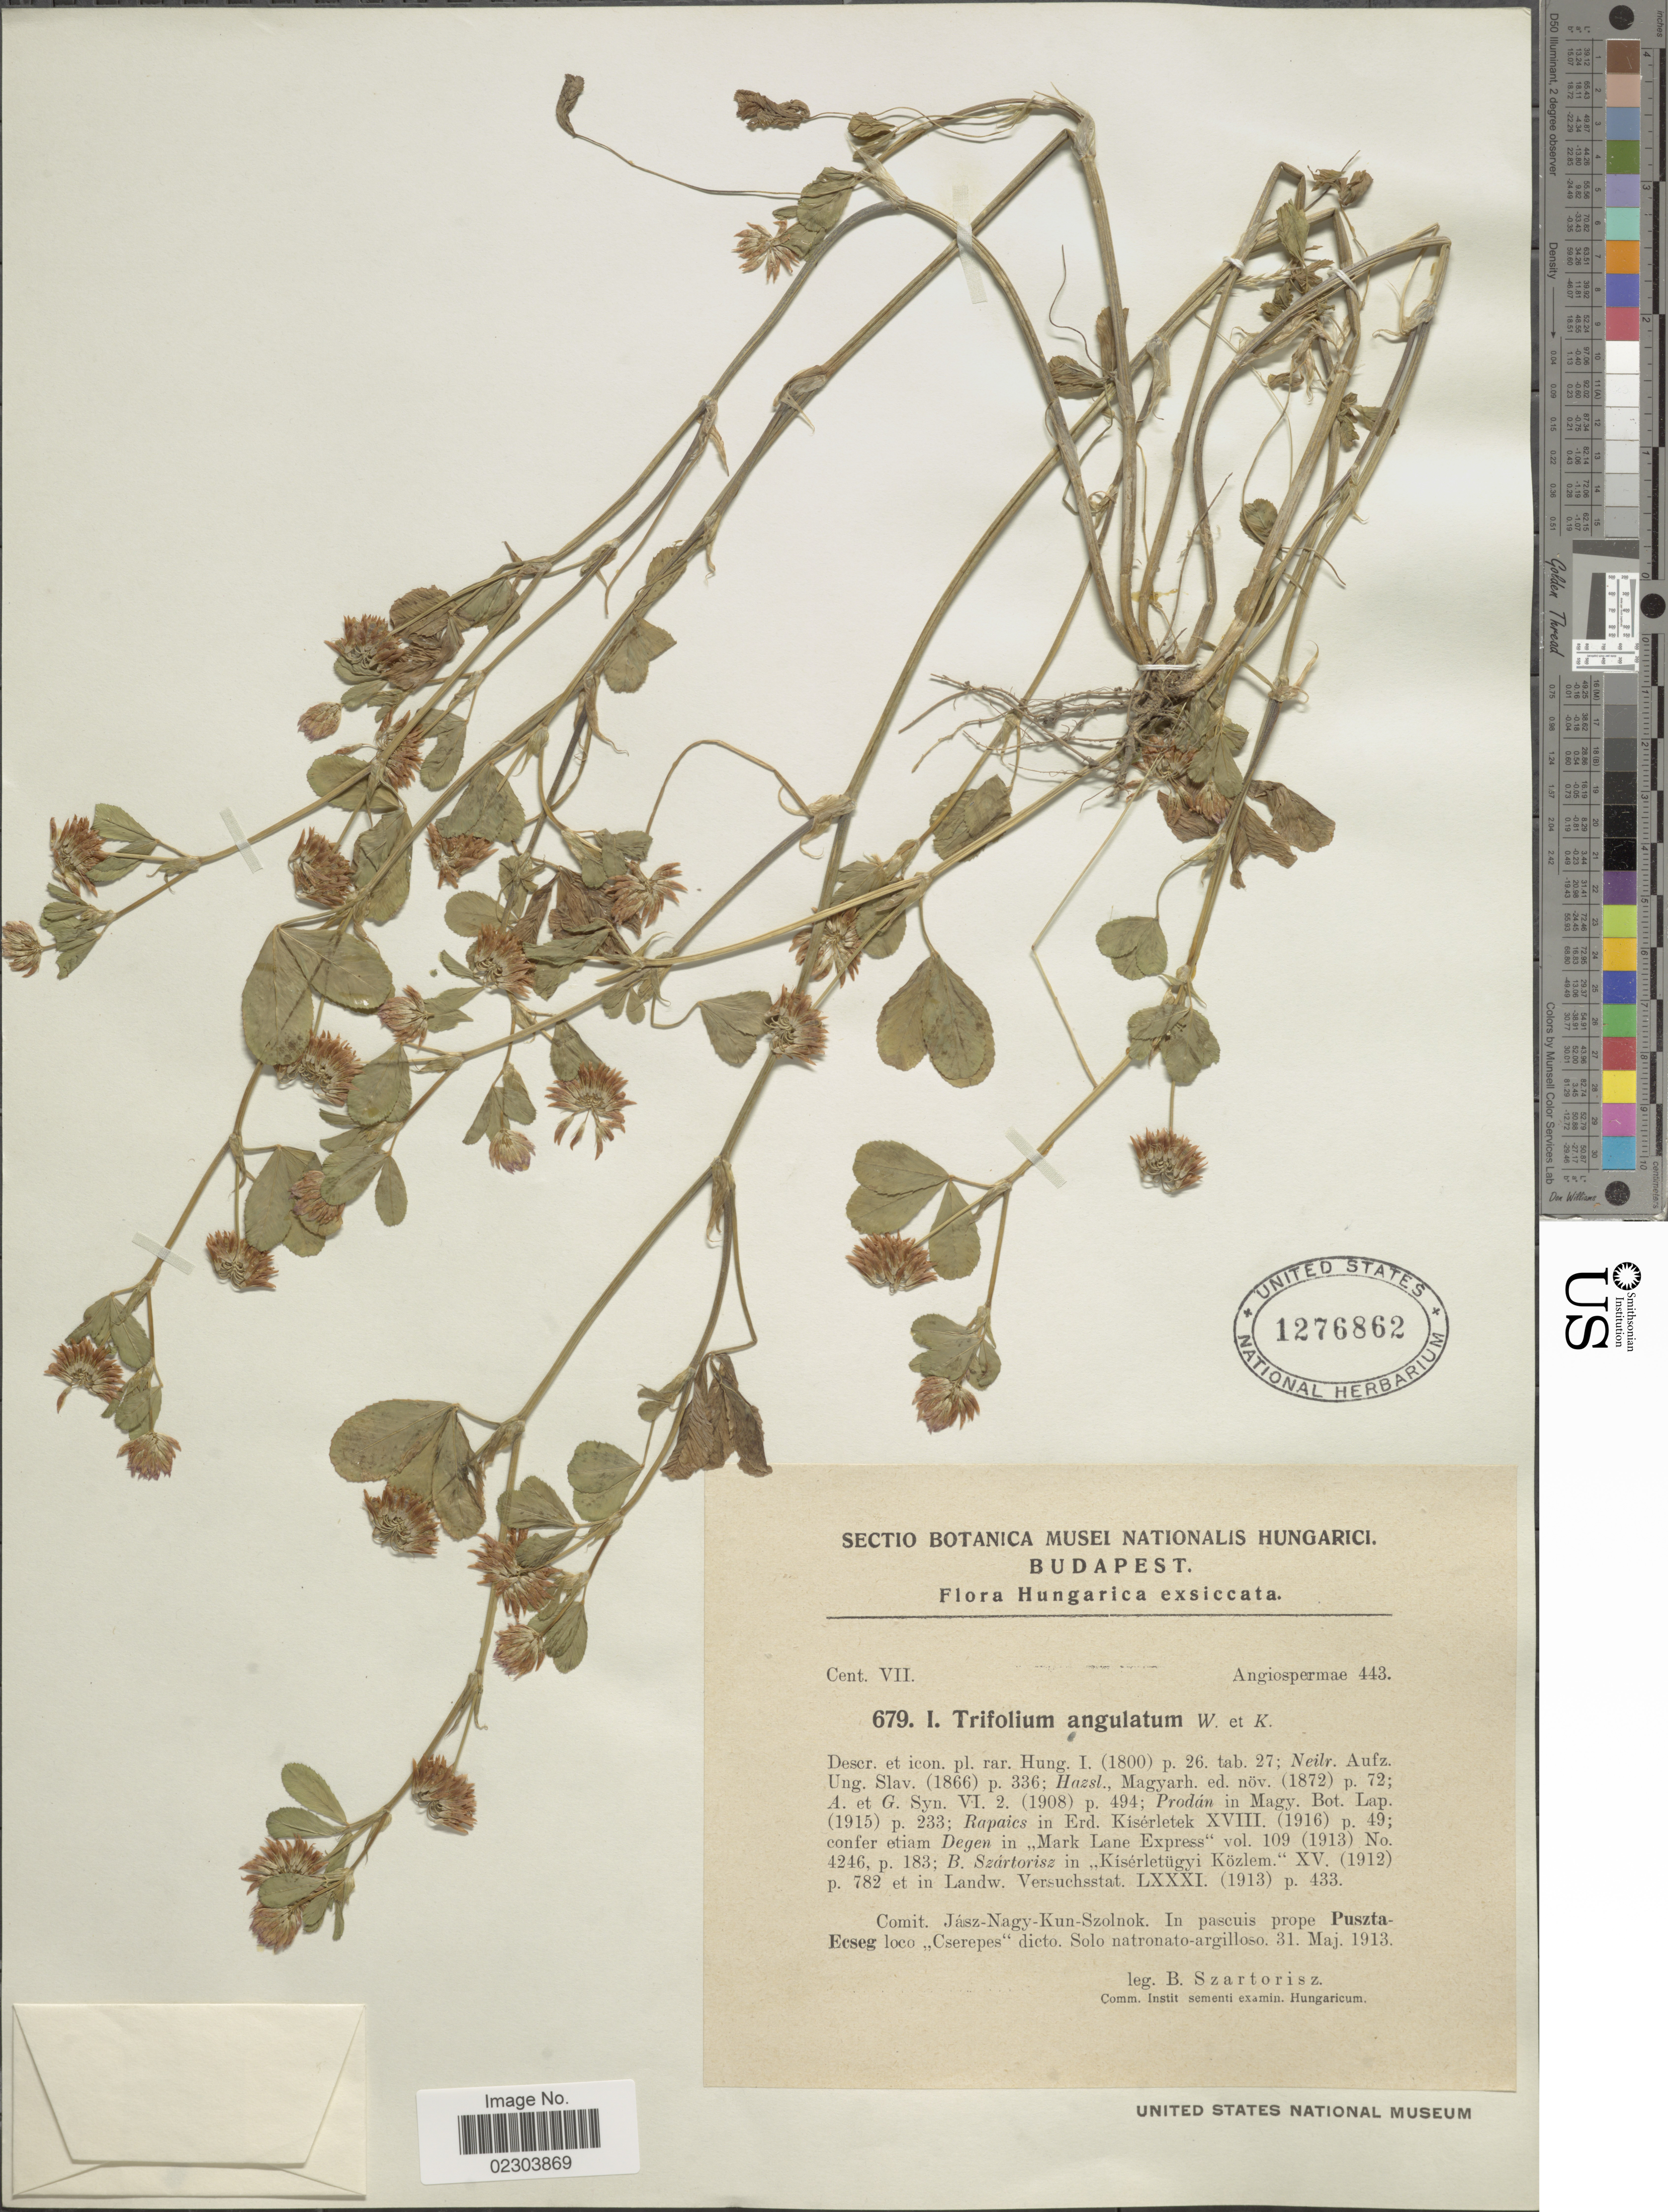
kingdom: Plantae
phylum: Tracheophyta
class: Magnoliopsida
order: Fabales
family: Fabaceae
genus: Trifolium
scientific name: Trifolium angulatum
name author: Waldst. & Kit.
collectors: B. Szartorisz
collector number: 679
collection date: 1913-05-31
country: Hungary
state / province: Budapest, Capital District of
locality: In pascuis prope Puszta-Ecseg loco Cserepes'dicto, solo natronato-argilloso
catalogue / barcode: US 1276862